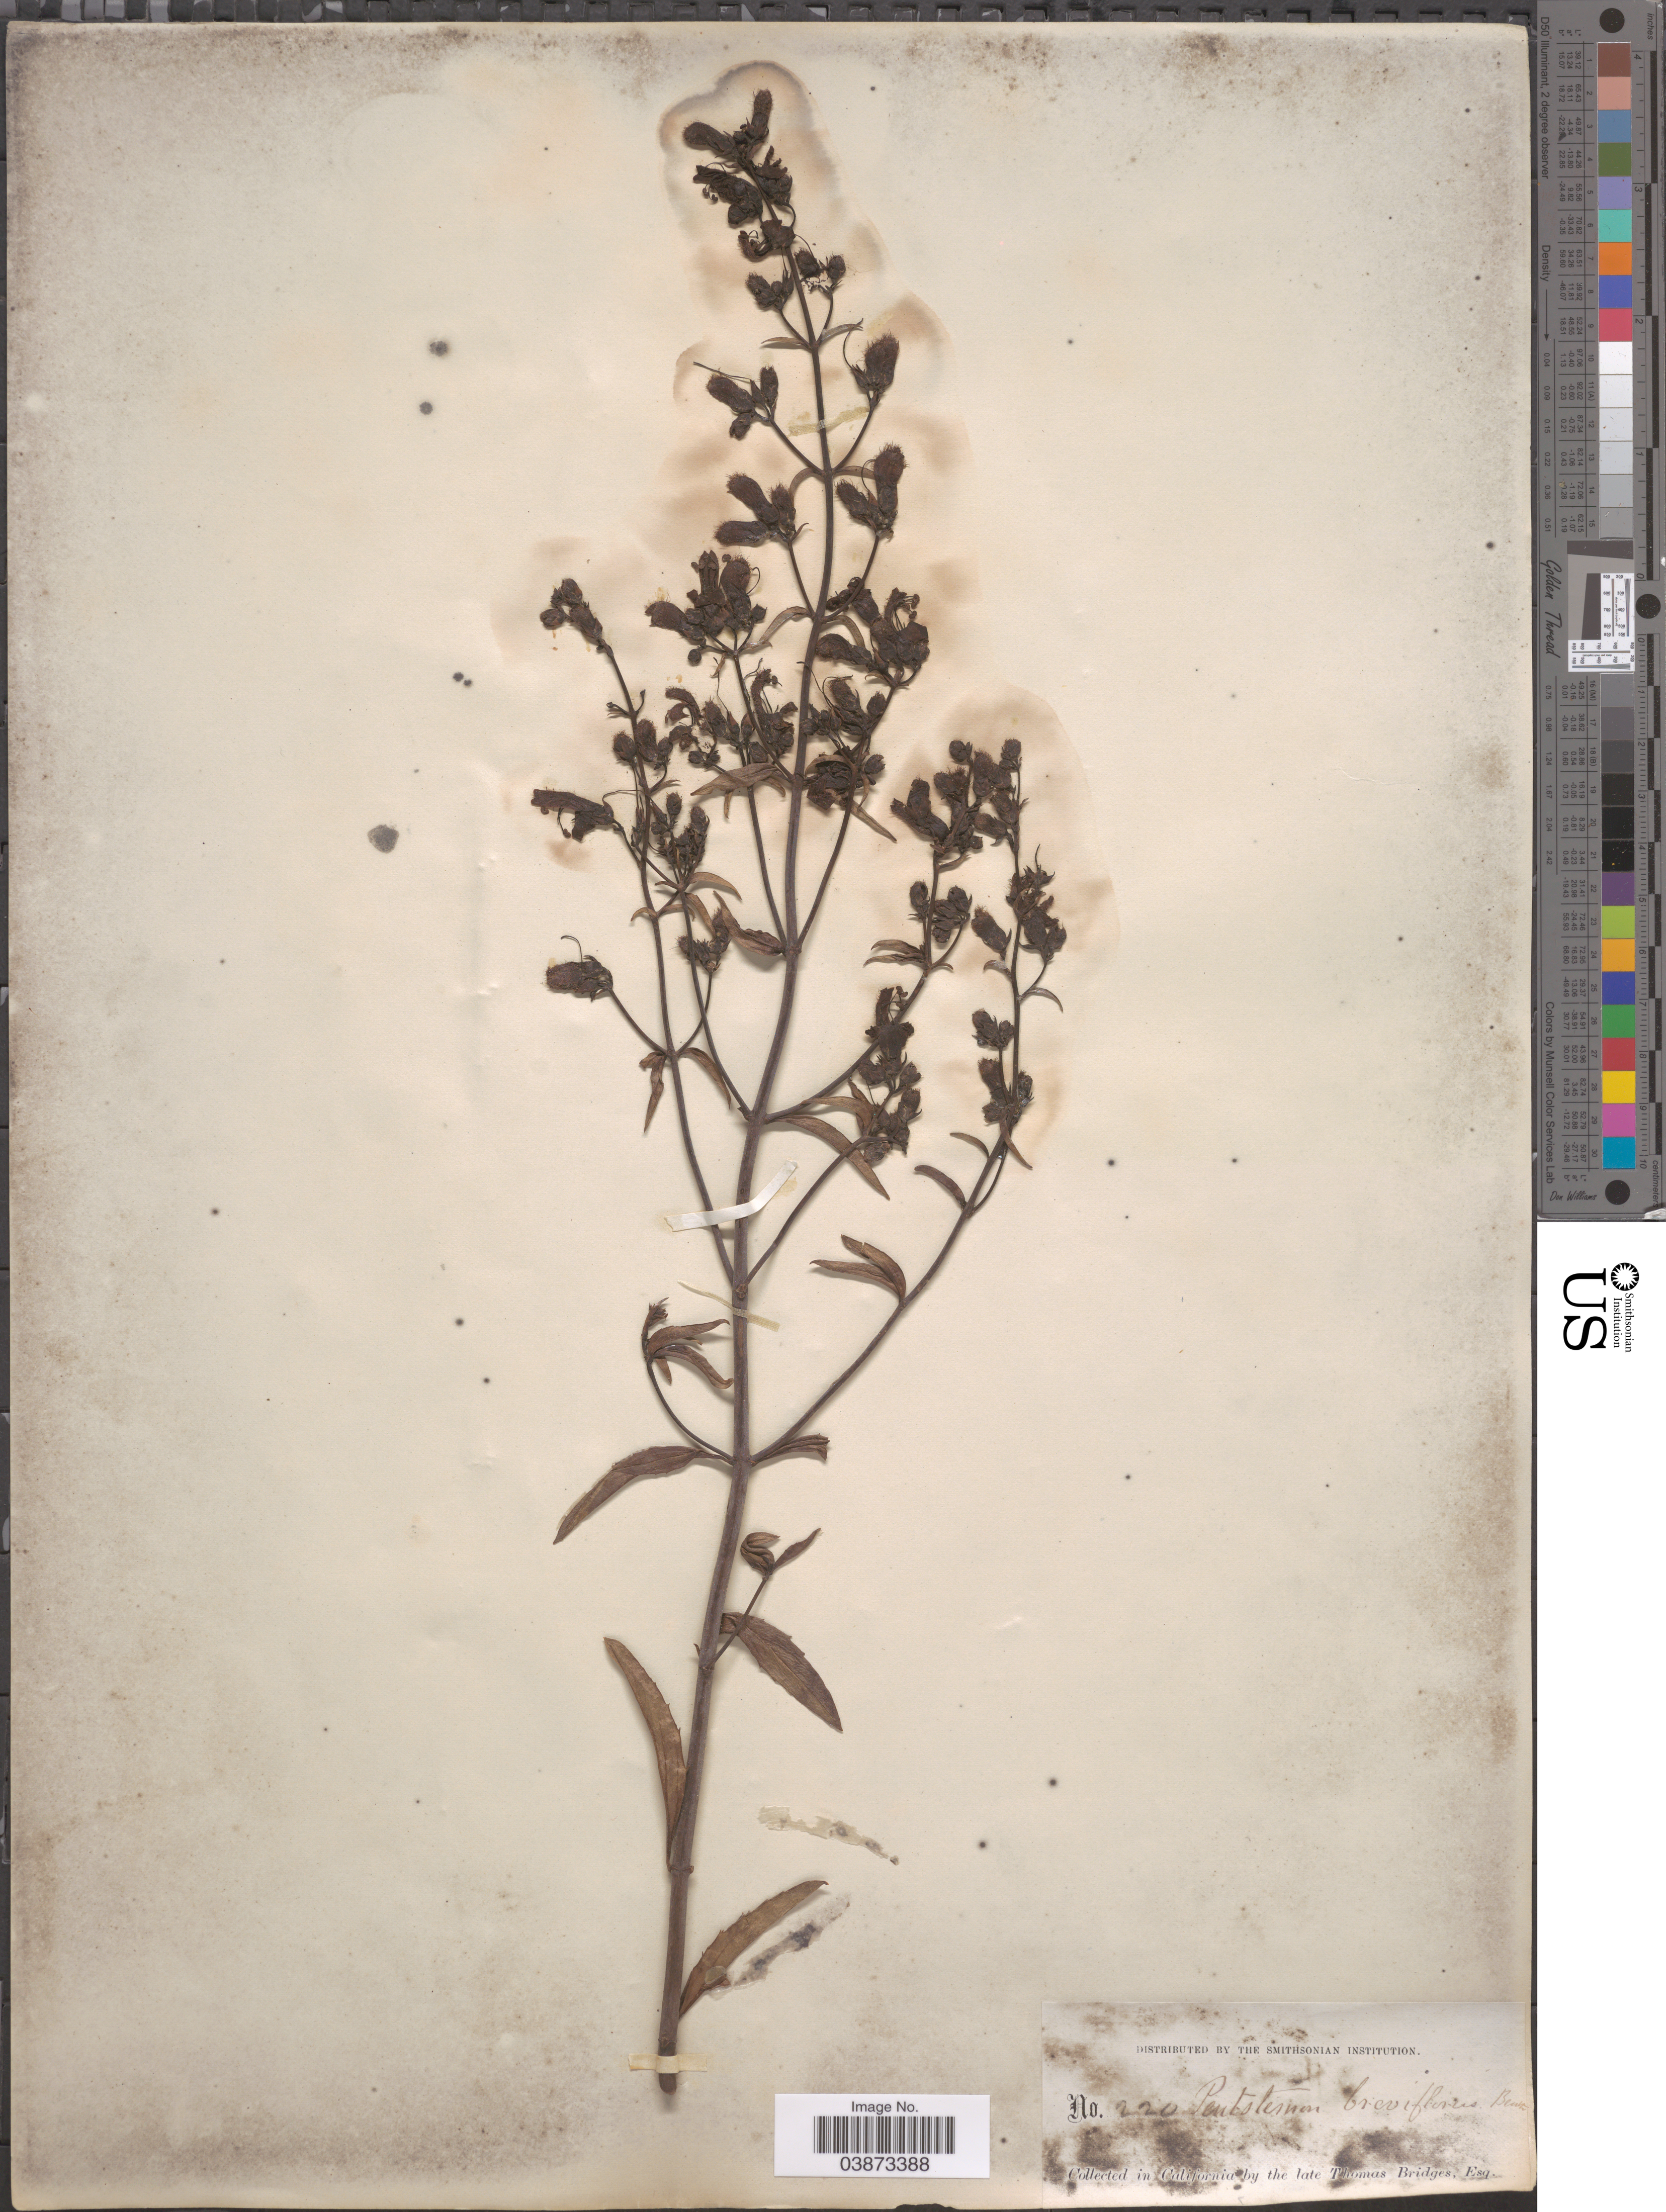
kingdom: Plantae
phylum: Tracheophyta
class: Magnoliopsida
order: Lamiales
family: Plantaginaceae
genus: Penstemon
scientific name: Penstemon breviflorus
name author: Lindl.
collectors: T. Bridges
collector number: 220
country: United States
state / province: California